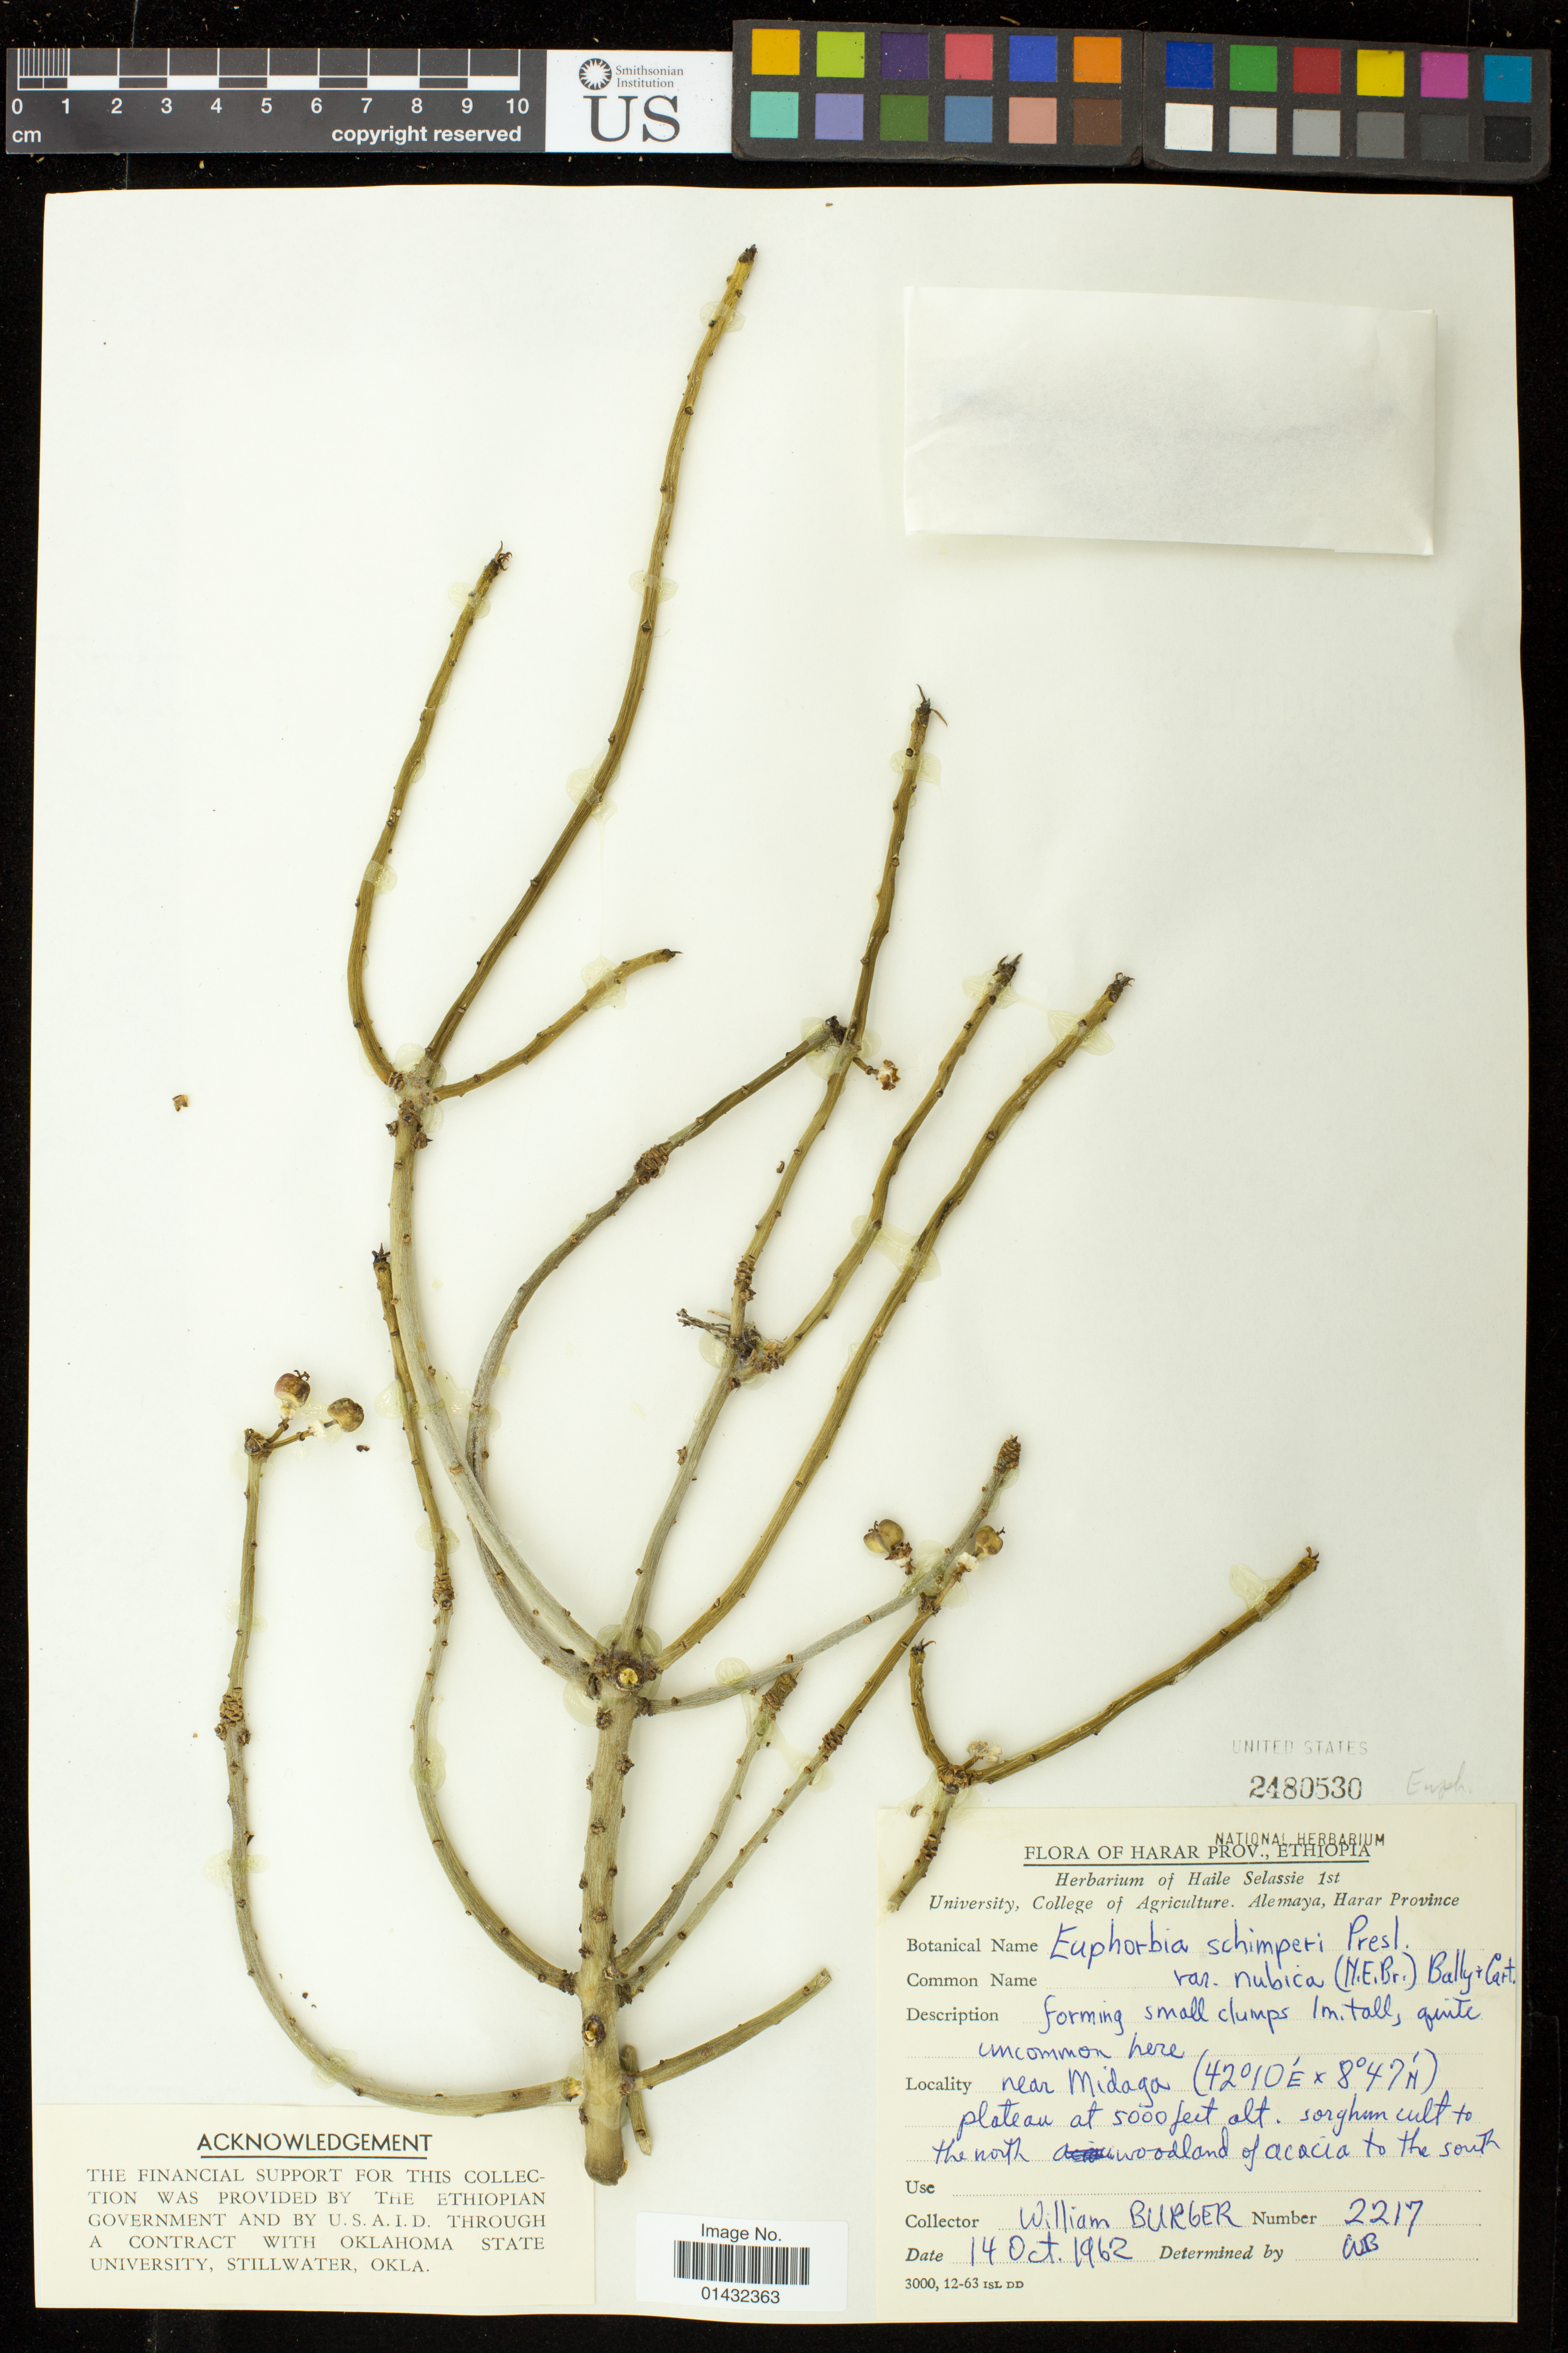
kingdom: Plantae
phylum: Tracheophyta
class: Magnoliopsida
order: Malpighiales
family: Euphorbiaceae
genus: Euphorbia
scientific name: Euphorbia schimperi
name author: C. Presl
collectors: W. Burger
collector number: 2217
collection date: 1962-10-14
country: Ethiopia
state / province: Oromiya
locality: Near Midaga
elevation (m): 1524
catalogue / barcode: US 2480530